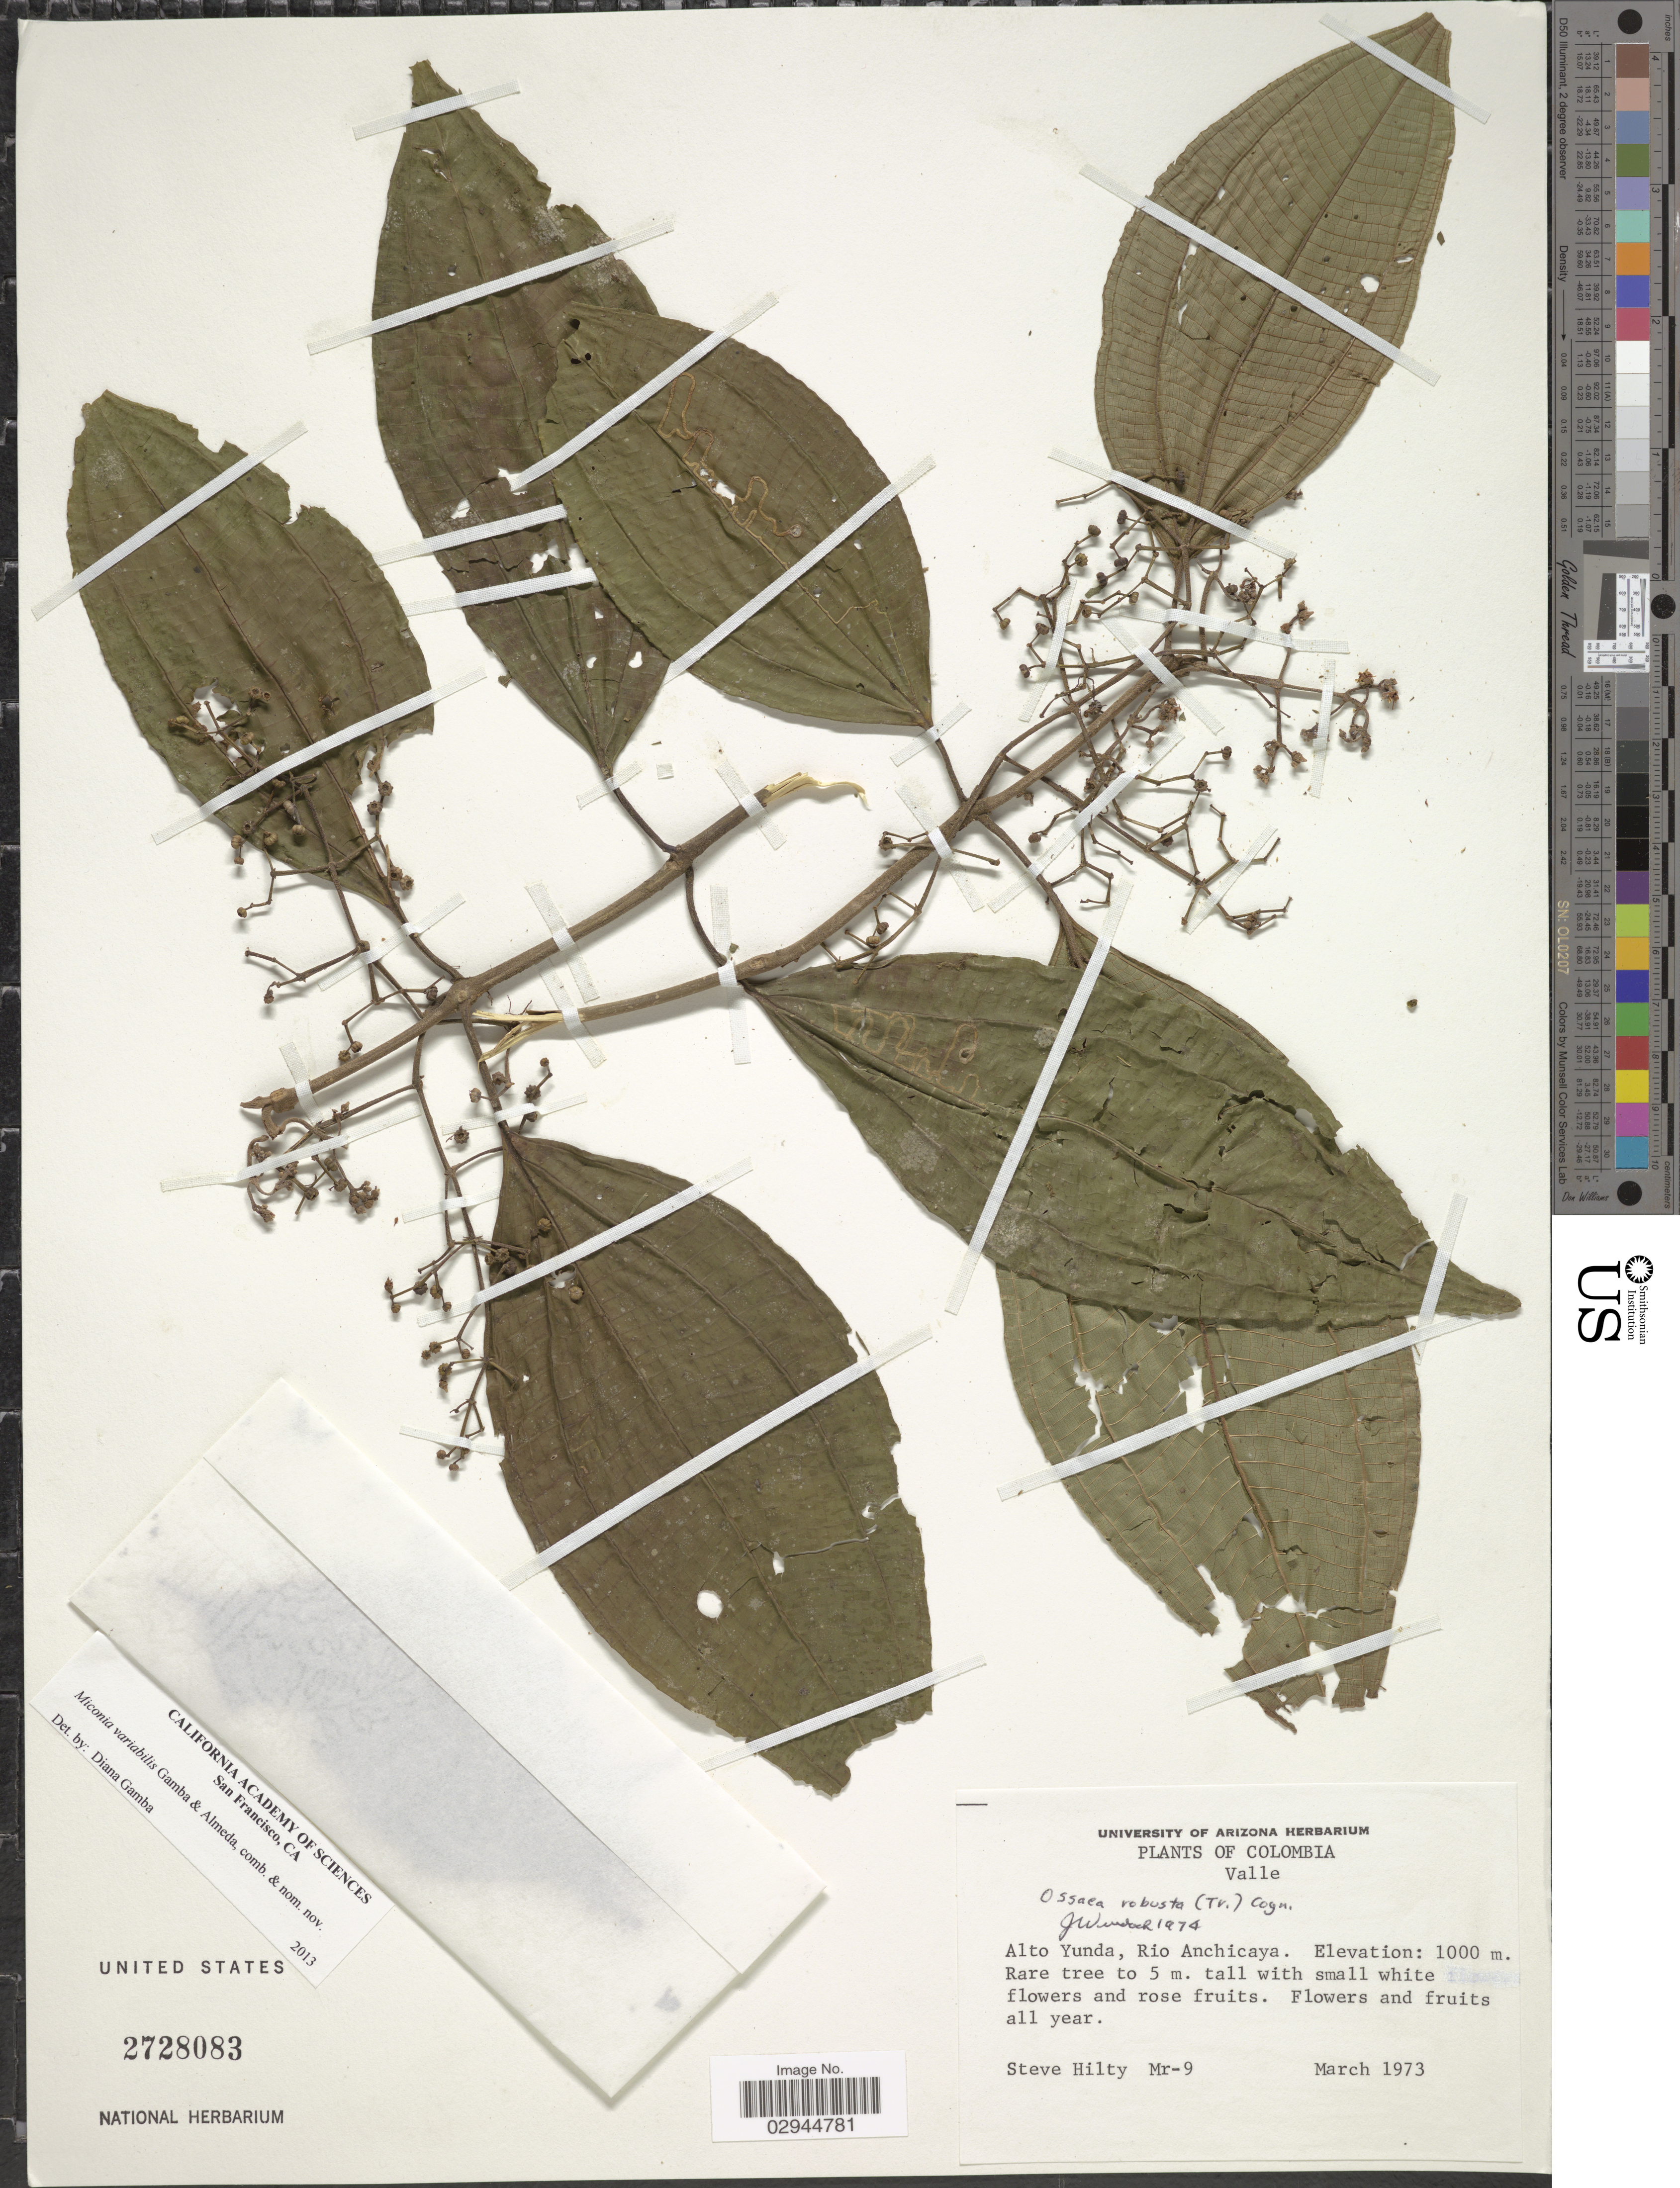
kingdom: Plantae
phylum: Tracheophyta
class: Magnoliopsida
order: Myrtales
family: Melastomataceae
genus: Miconia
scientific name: Miconia variabilis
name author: Gamba & Almeda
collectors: S. Hilty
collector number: Mr-9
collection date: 1973-03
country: Colombia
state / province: Valle del Cauca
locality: Valle. Alto Yunda, Rio Anchicaya.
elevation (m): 1000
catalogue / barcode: US 2728083